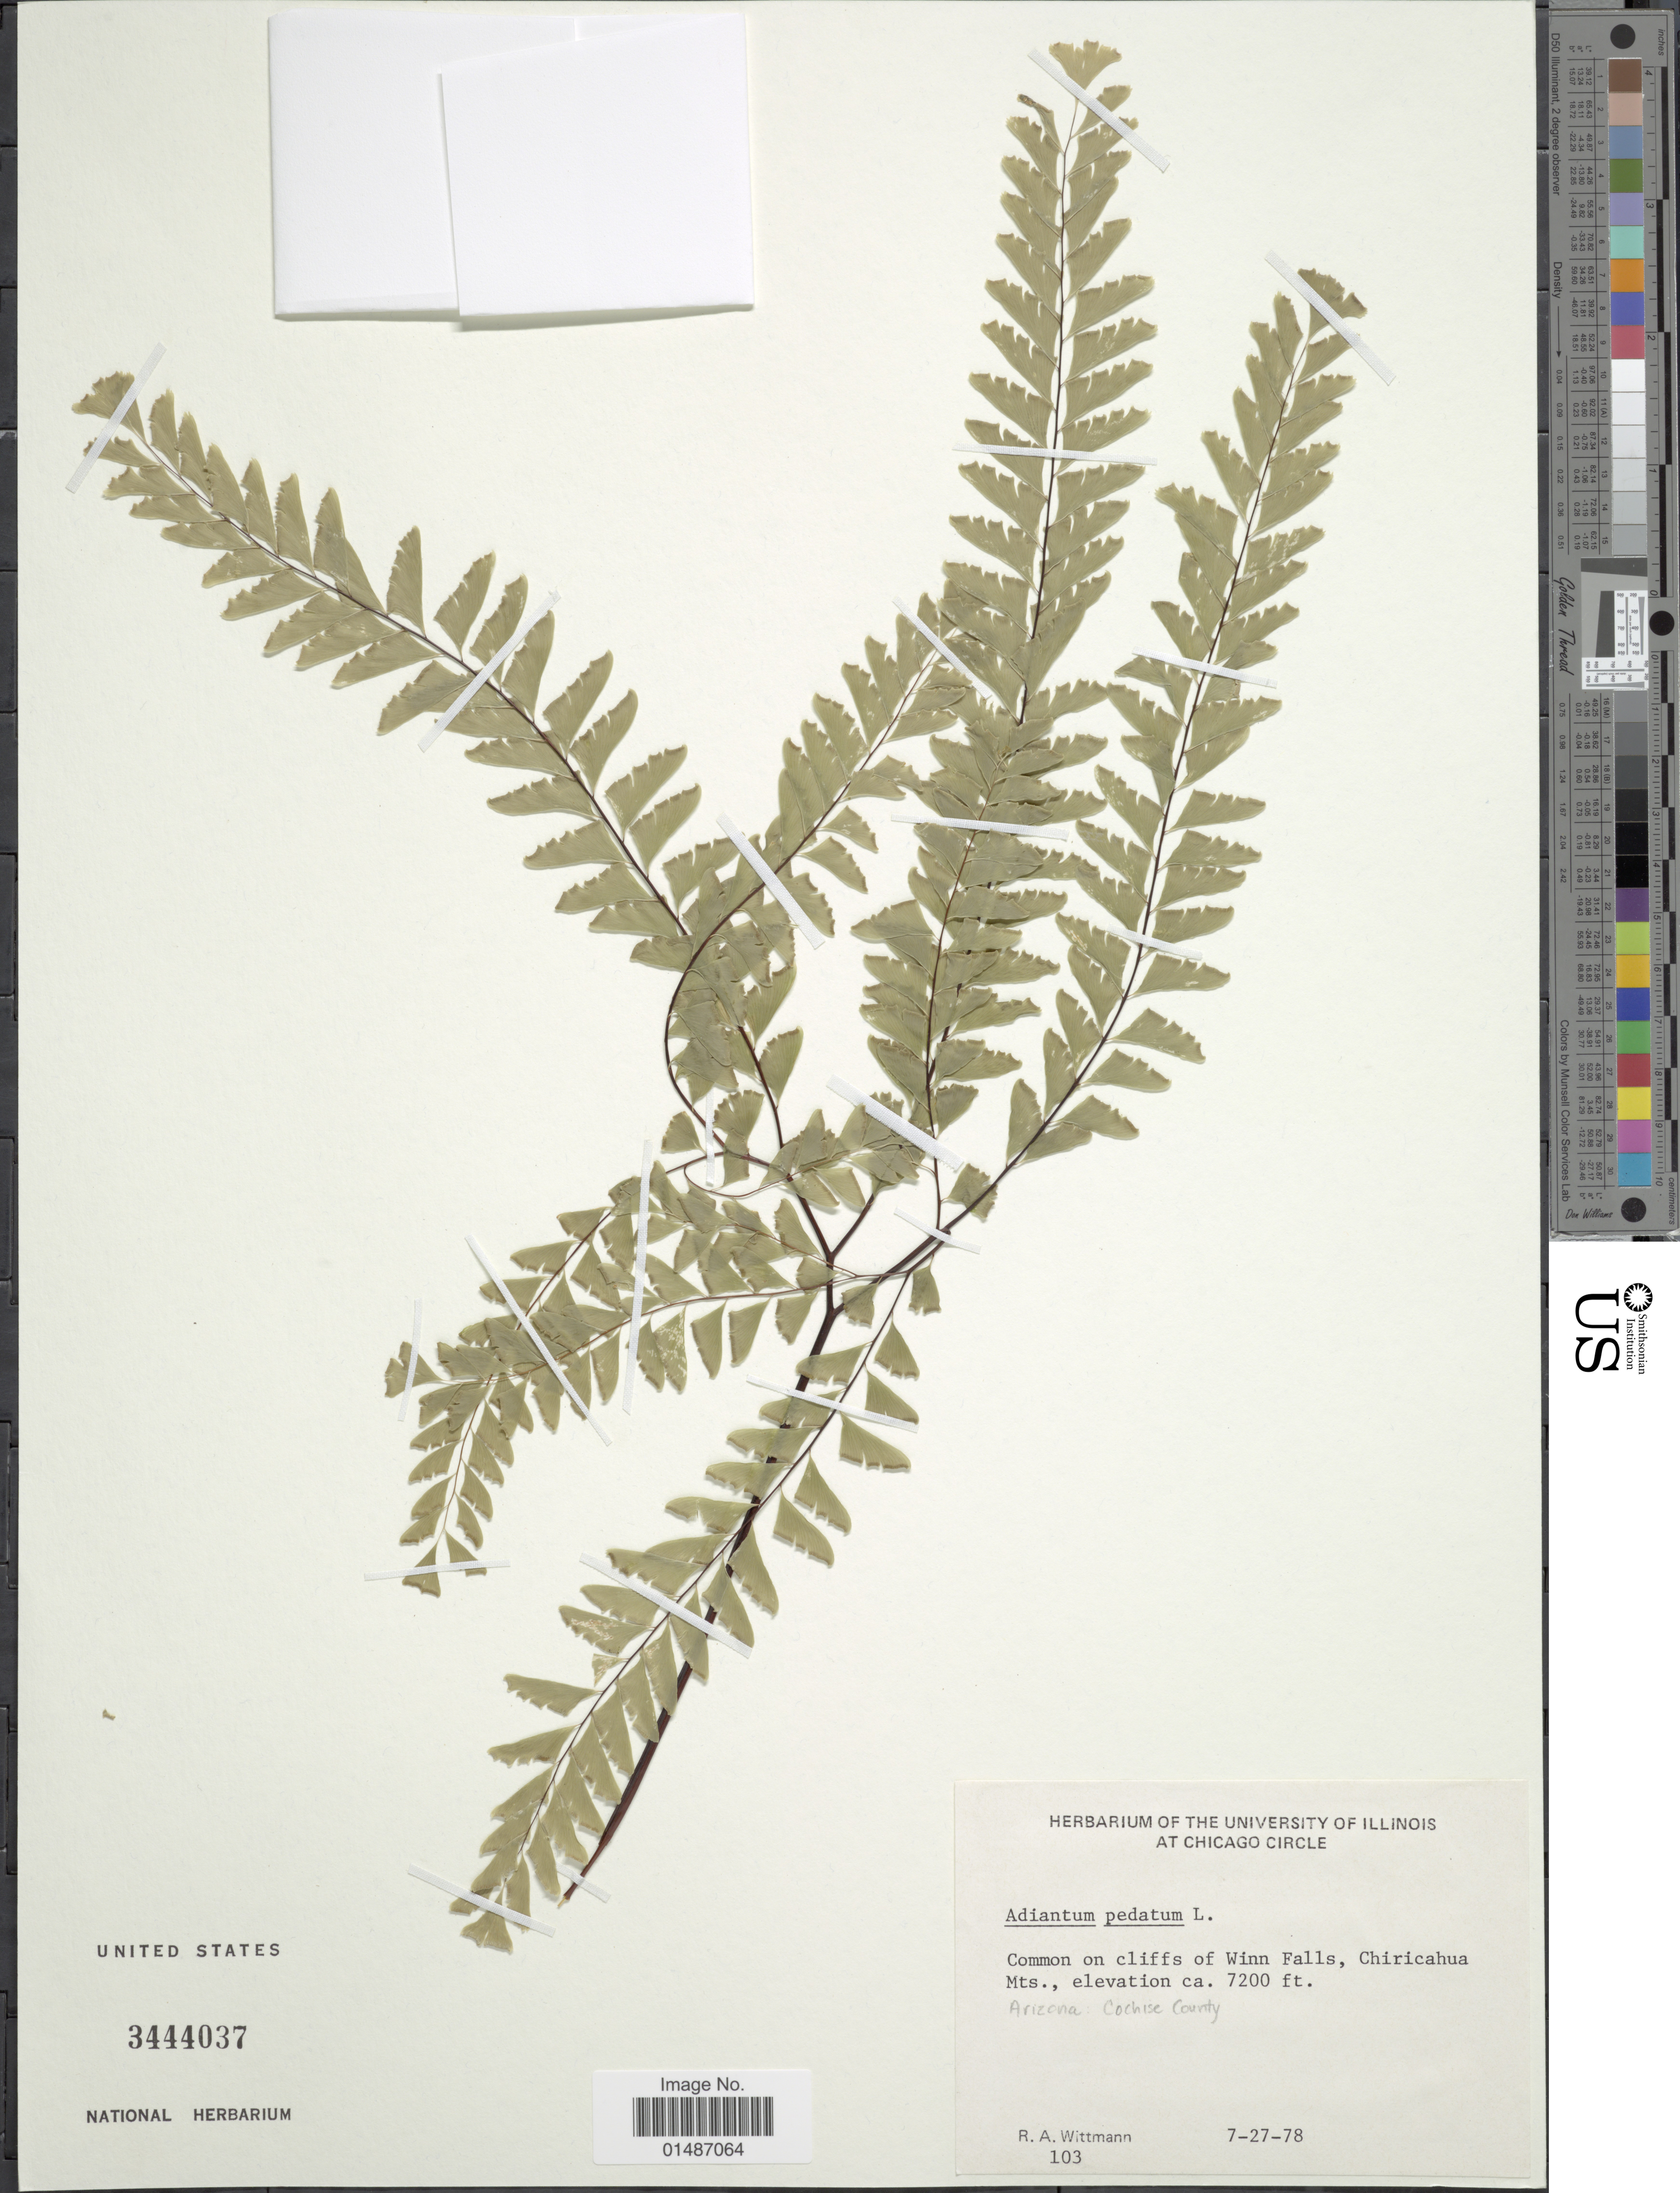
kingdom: Plantae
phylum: Tracheophyta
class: Polypodiopsida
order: Polypodiales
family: Pteridaceae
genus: Adiantum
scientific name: Adiantum pedatum var. pedatum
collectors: R. Wittmann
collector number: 103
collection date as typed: Transcribed d/m/y: 27/7/78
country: United States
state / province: Arizona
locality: Common on cliffs of Winn Falls, Chiricahua Mts., Cochise County.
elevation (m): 2195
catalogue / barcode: US 3444037